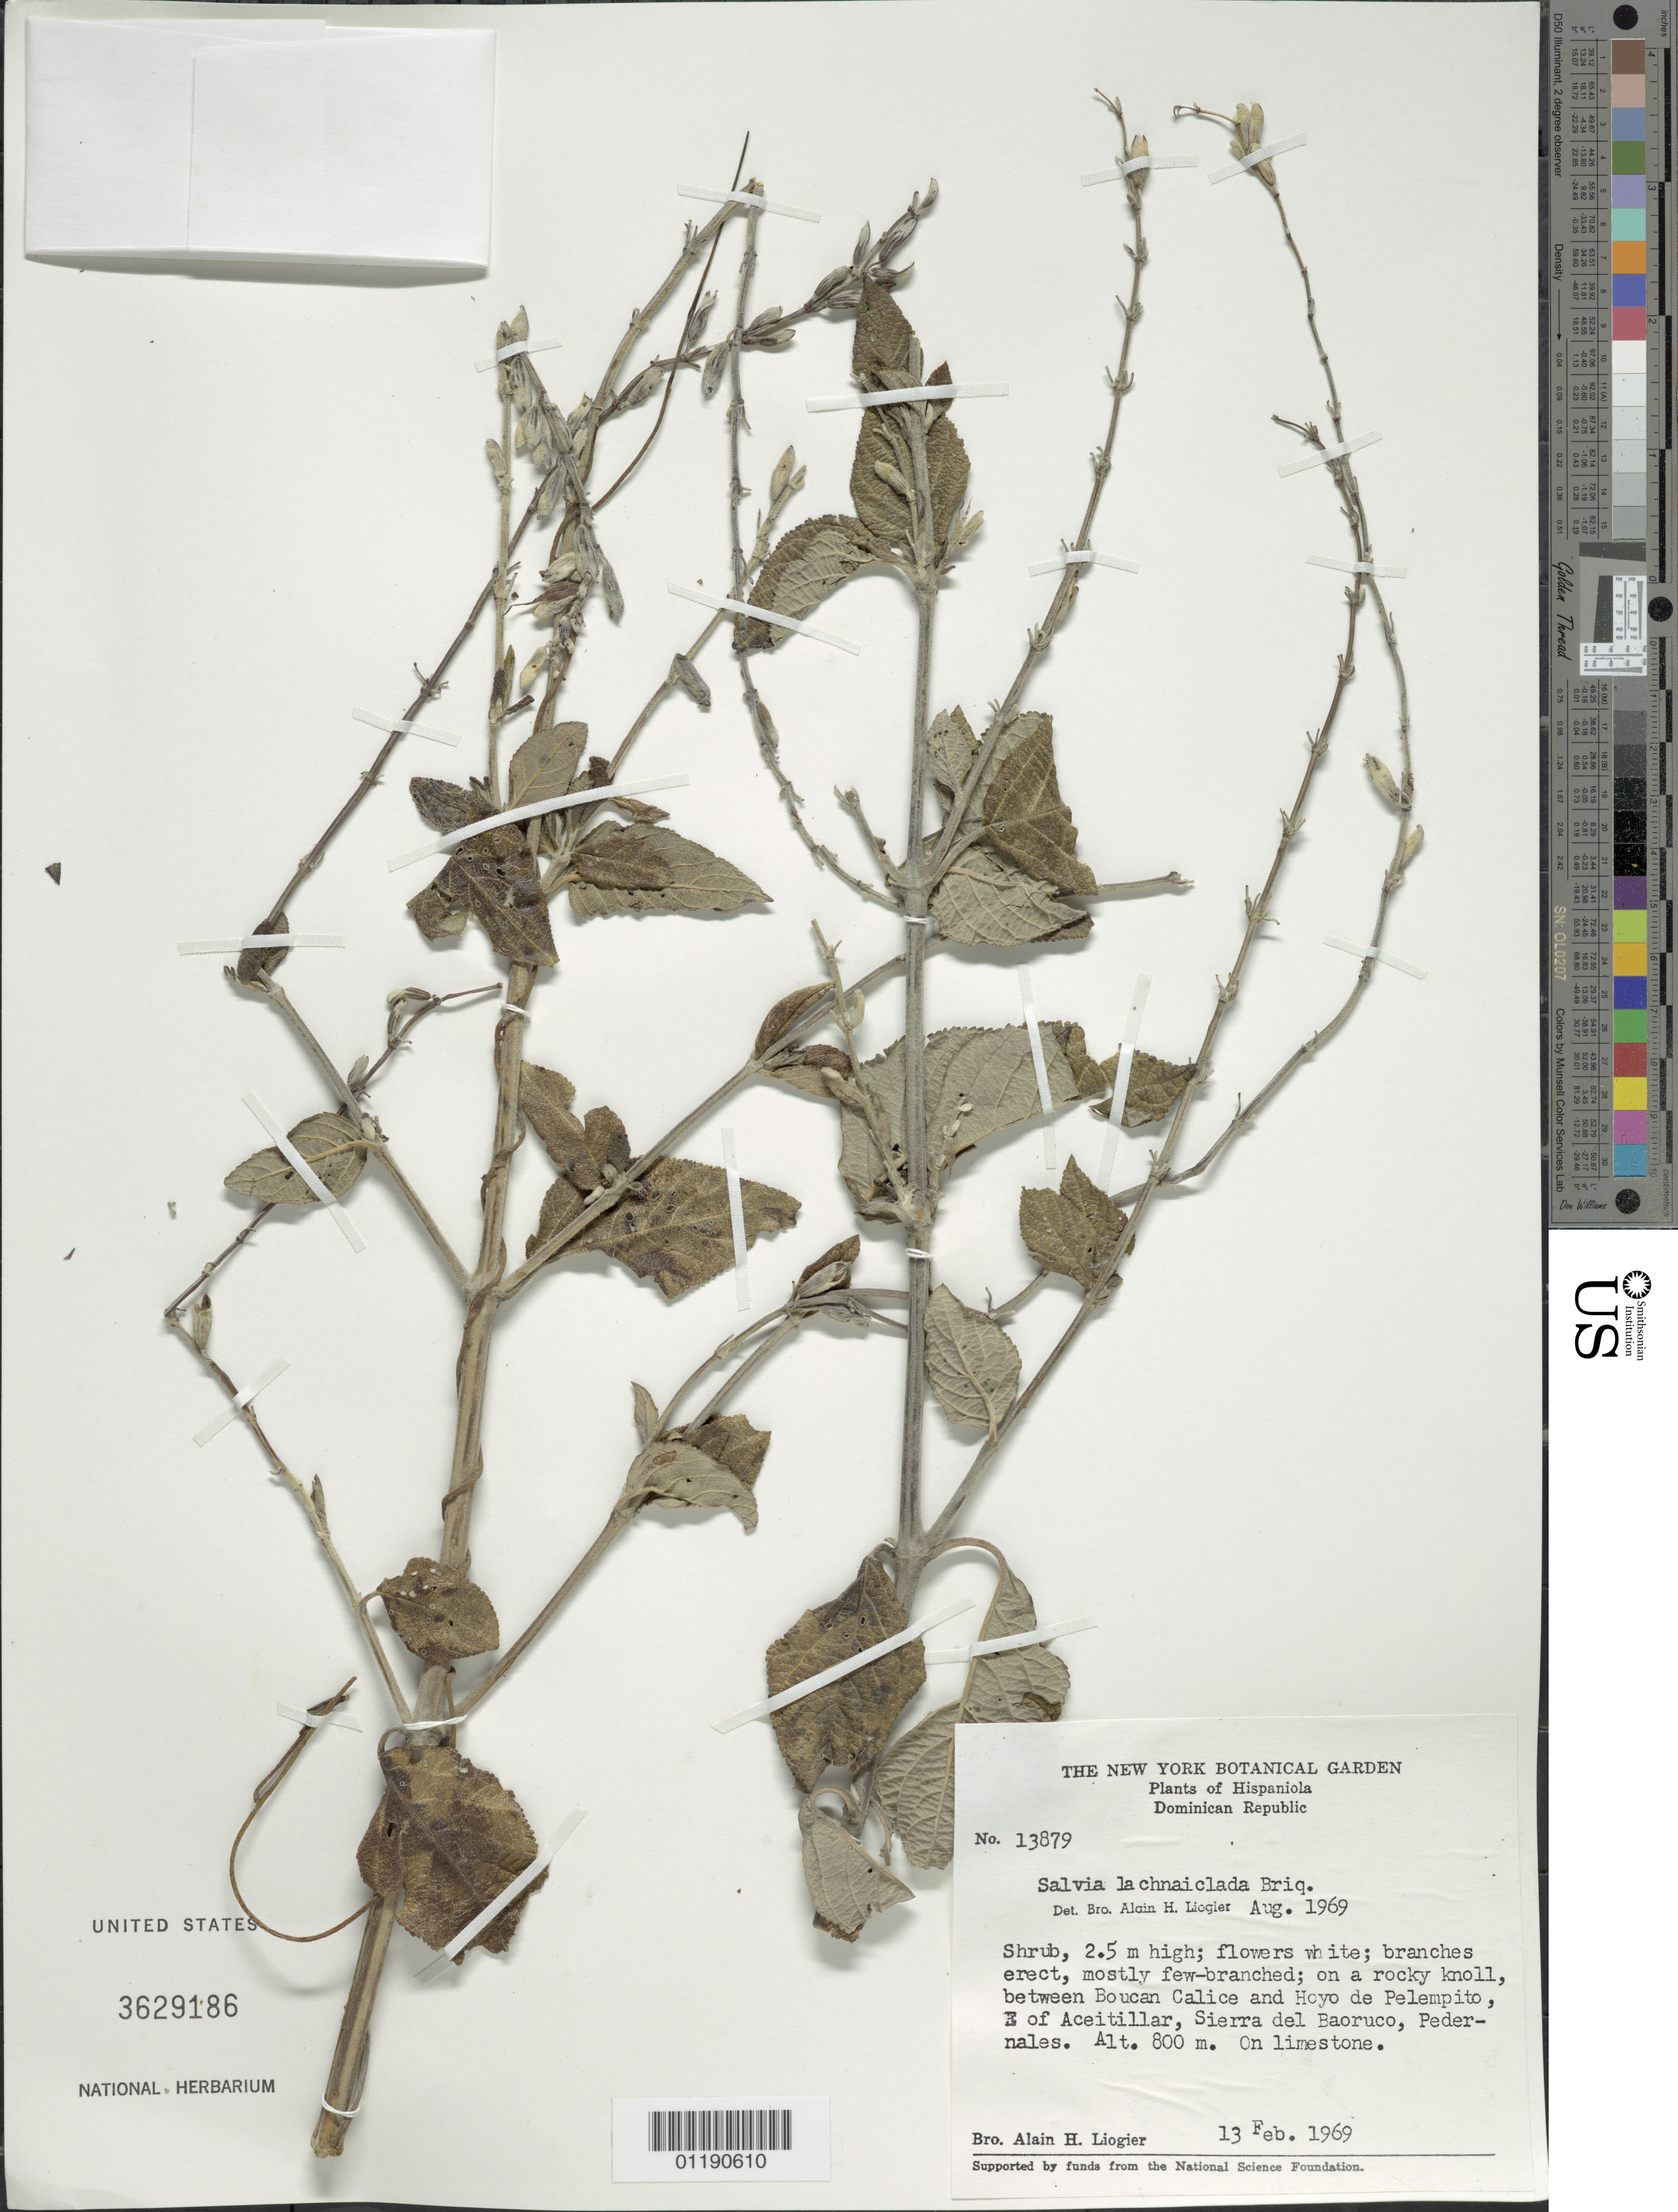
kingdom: Plantae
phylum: Tracheophyta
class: Magnoliopsida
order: Lamiales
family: Lamiaceae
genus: Salvia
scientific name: Salvia lachnaiclada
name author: Brique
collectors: A. H. Liogier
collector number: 13879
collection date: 1969-02-13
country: Dominican Republic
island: Hispaniola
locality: Between Boucan Calice and Hoyo de Pelempito, E of Aceitillar, Sierra del Baoruco, Pedernales.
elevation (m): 800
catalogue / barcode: US 3629186